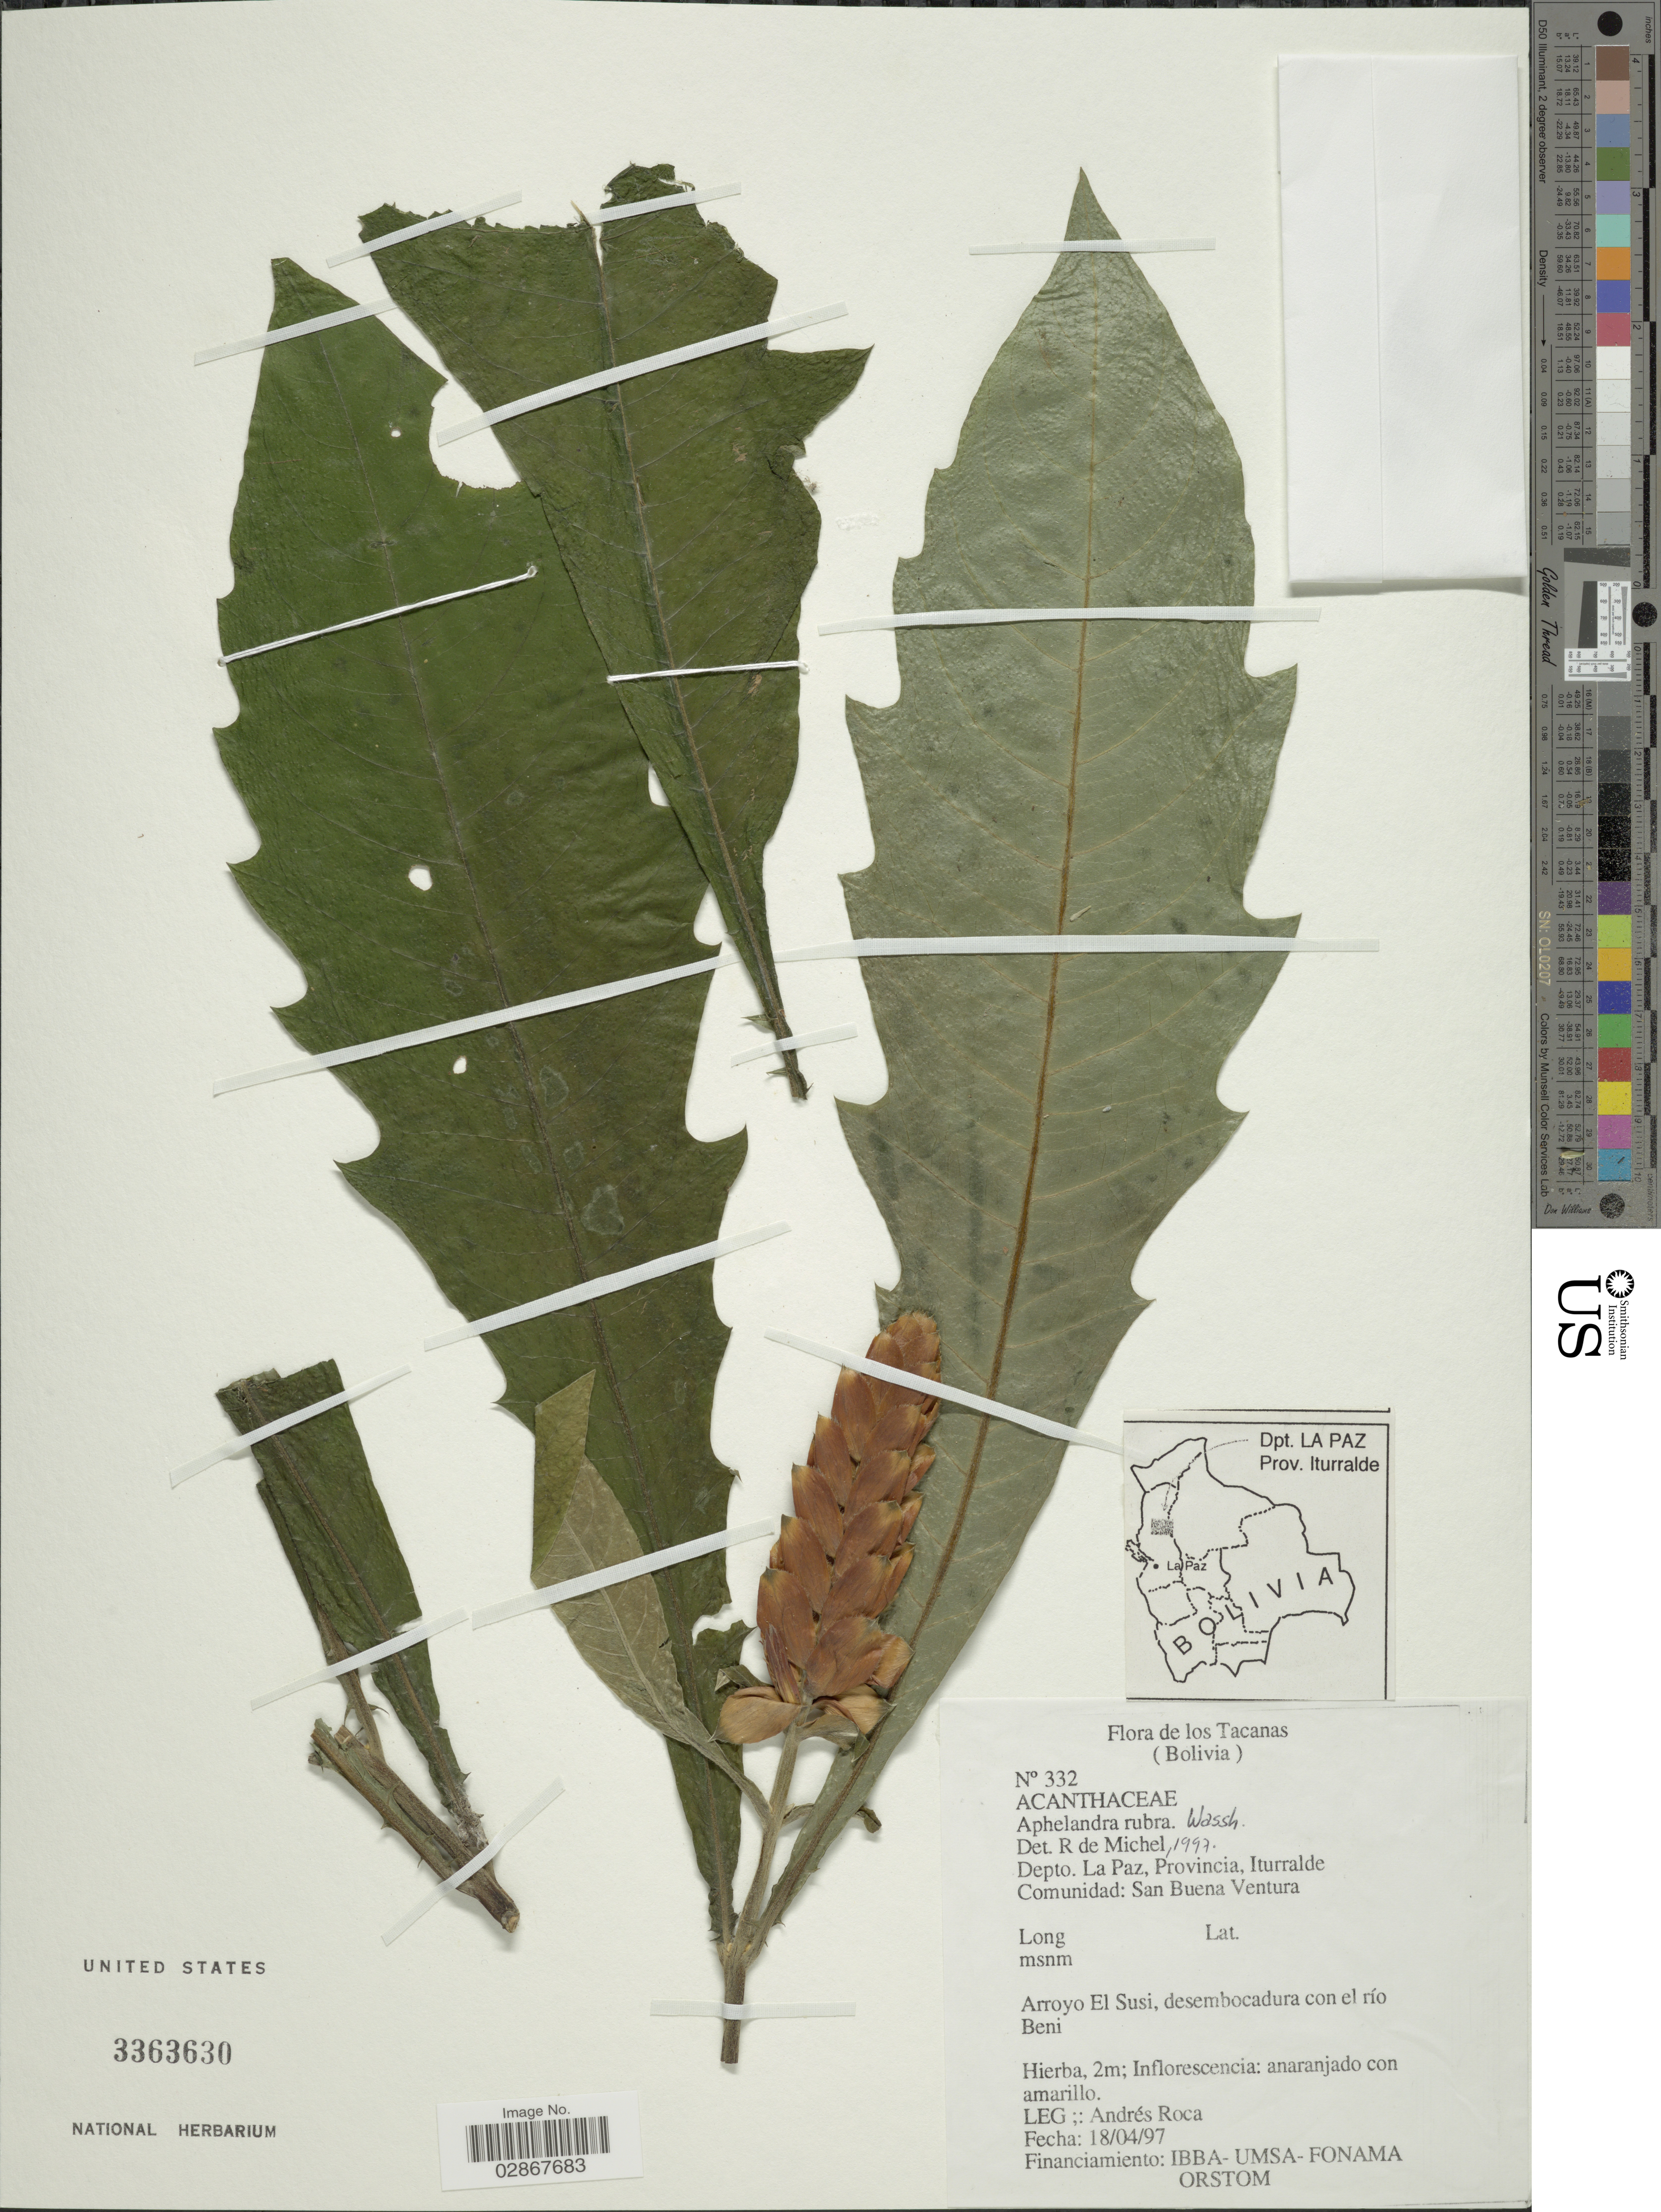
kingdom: Plantae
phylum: Tracheophyta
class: Magnoliopsida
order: Lamiales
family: Acanthaceae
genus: Aphelandra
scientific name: Aphelandra rubra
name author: Wassh.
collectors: A. Roca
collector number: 332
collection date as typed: Transcribed d/m/y: 18/4/97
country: Bolivia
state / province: La Paz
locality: Dpt. La Paz. Prov. Iturralde. Tacanas. Comunidad: San Buena Ventura. Arroyo El Susi, desembocadura con el río Beni.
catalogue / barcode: US 3363630